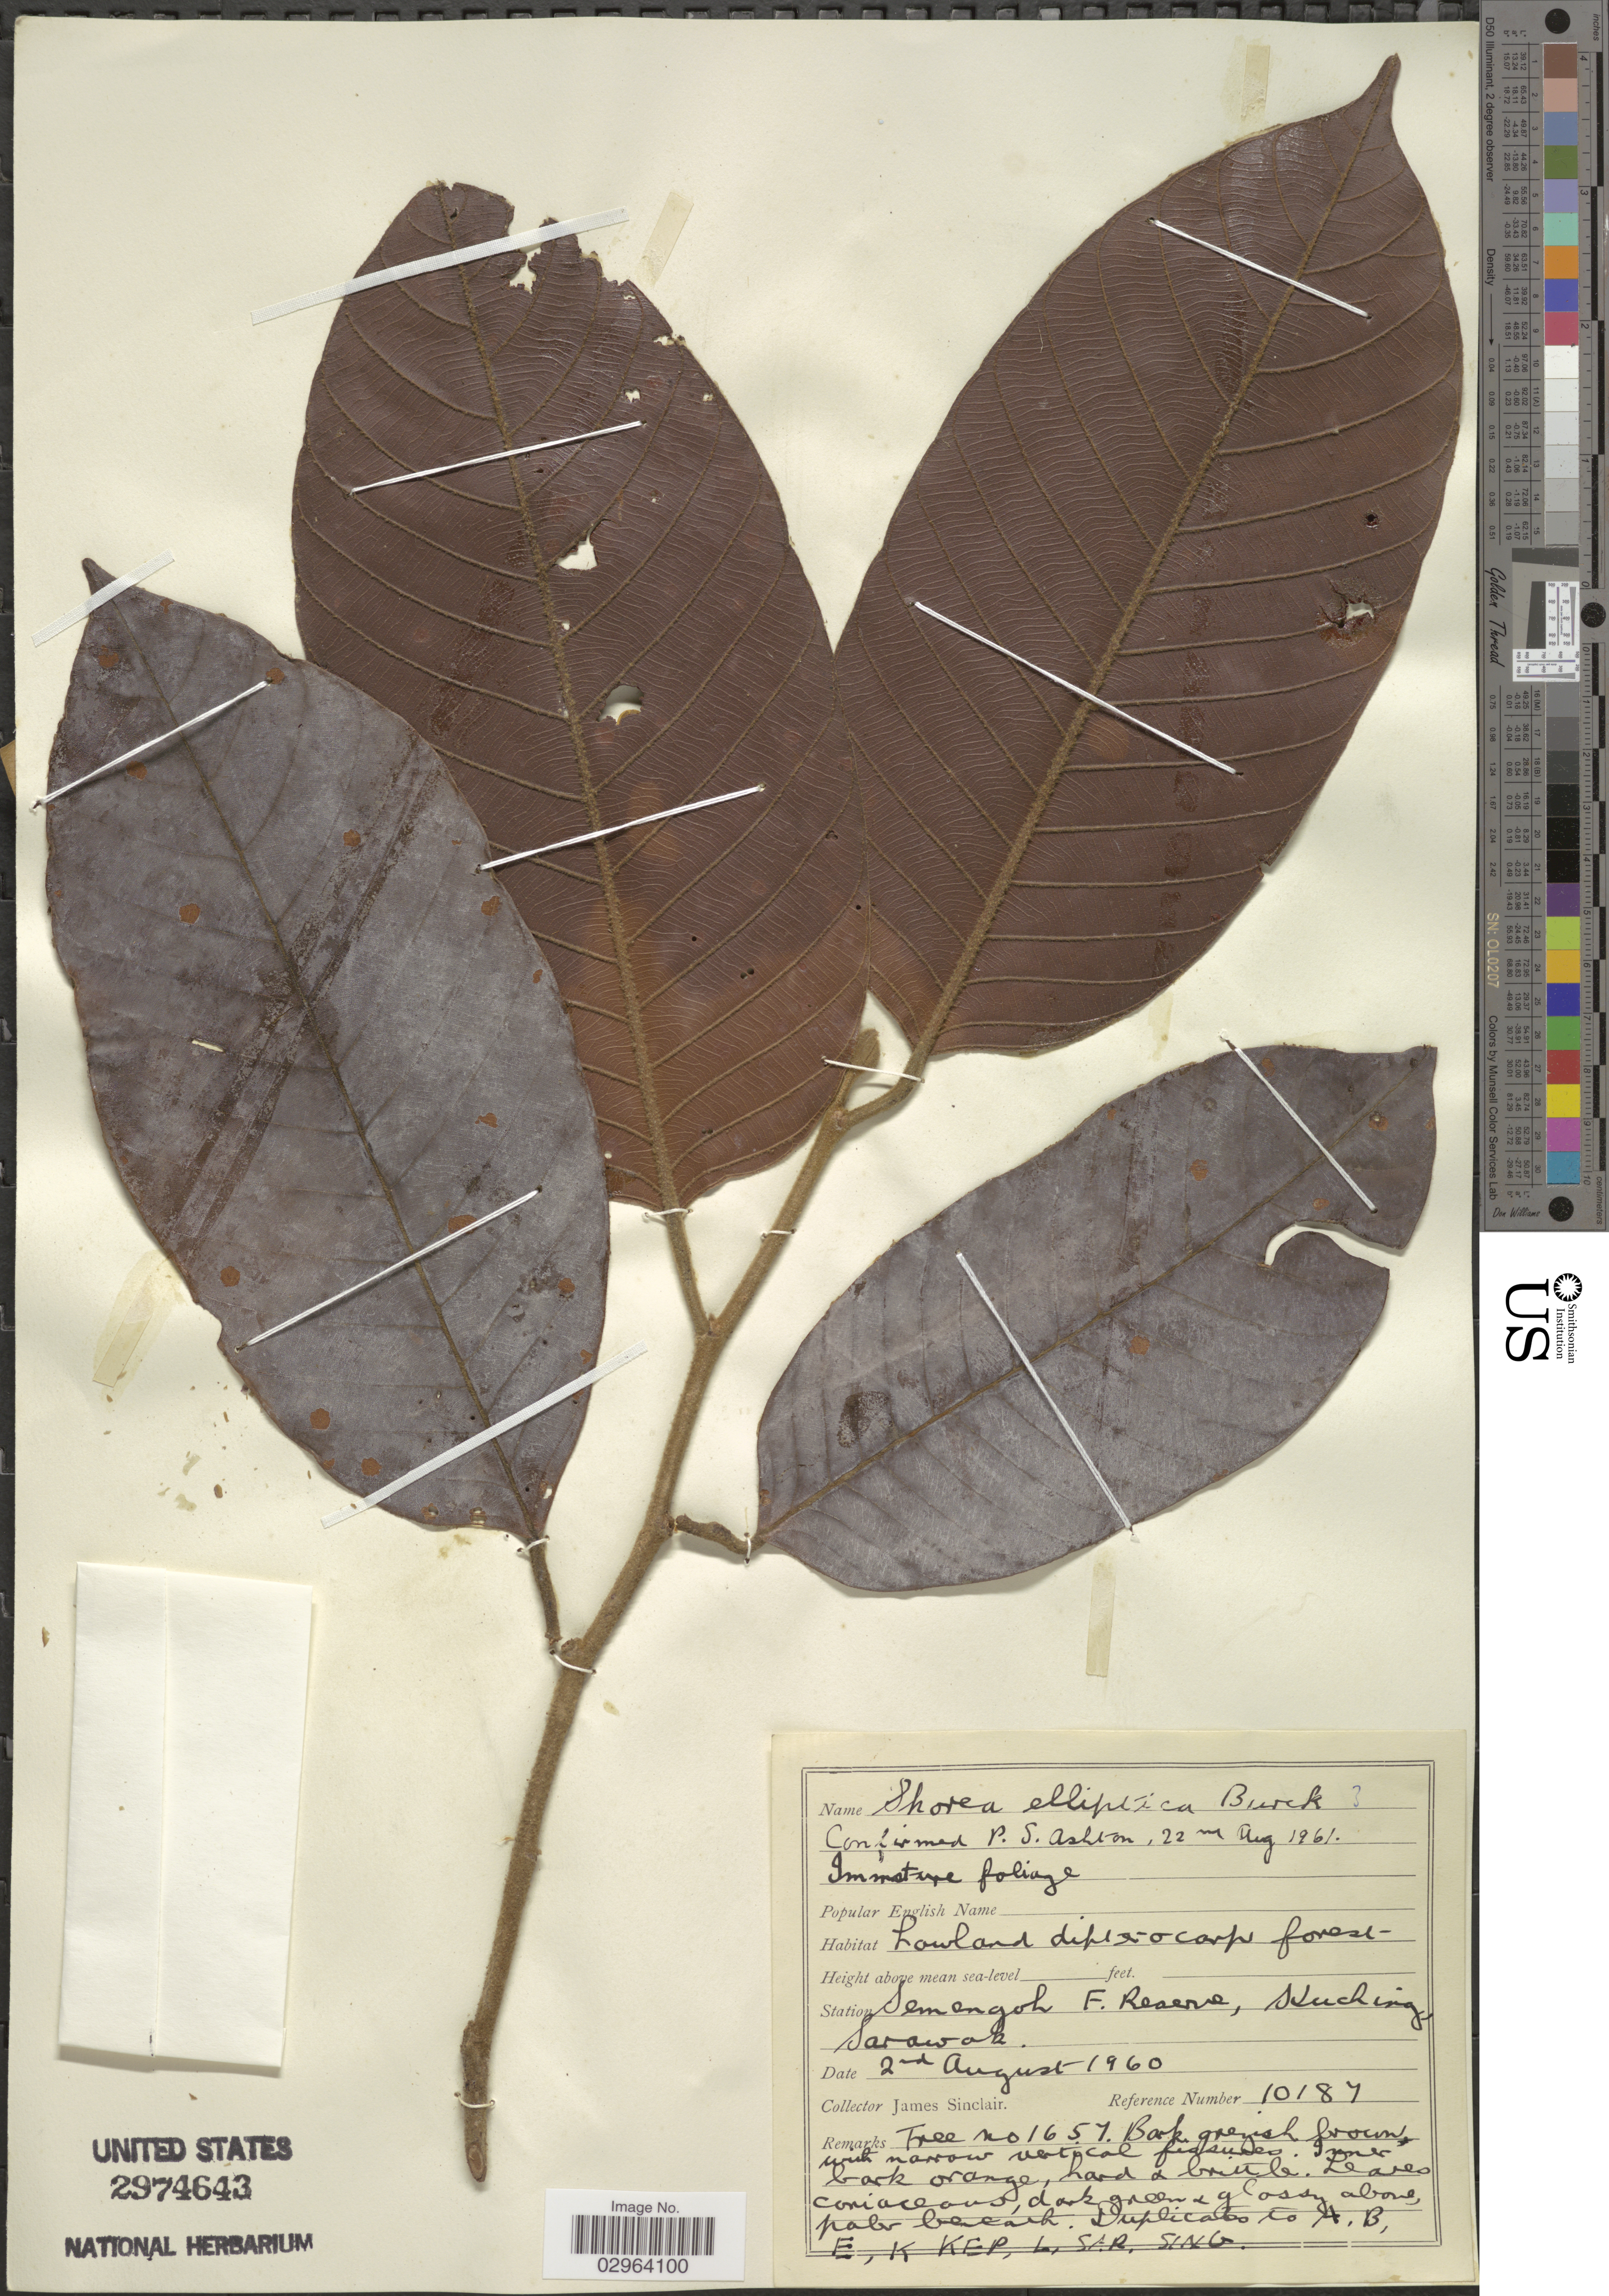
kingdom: Plantae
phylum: Tracheophyta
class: Magnoliopsida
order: Malvales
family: Dipterocarpaceae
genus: Rubroshorea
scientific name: Rubroshorea elliptica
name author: (Burck) P.S. Ashton & J. Heck.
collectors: J. Sinclair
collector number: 10187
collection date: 1960-08-02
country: Malaysia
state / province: Sarawak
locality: Station Semengoh F. Reserve, Kuching.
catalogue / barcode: US 2974643